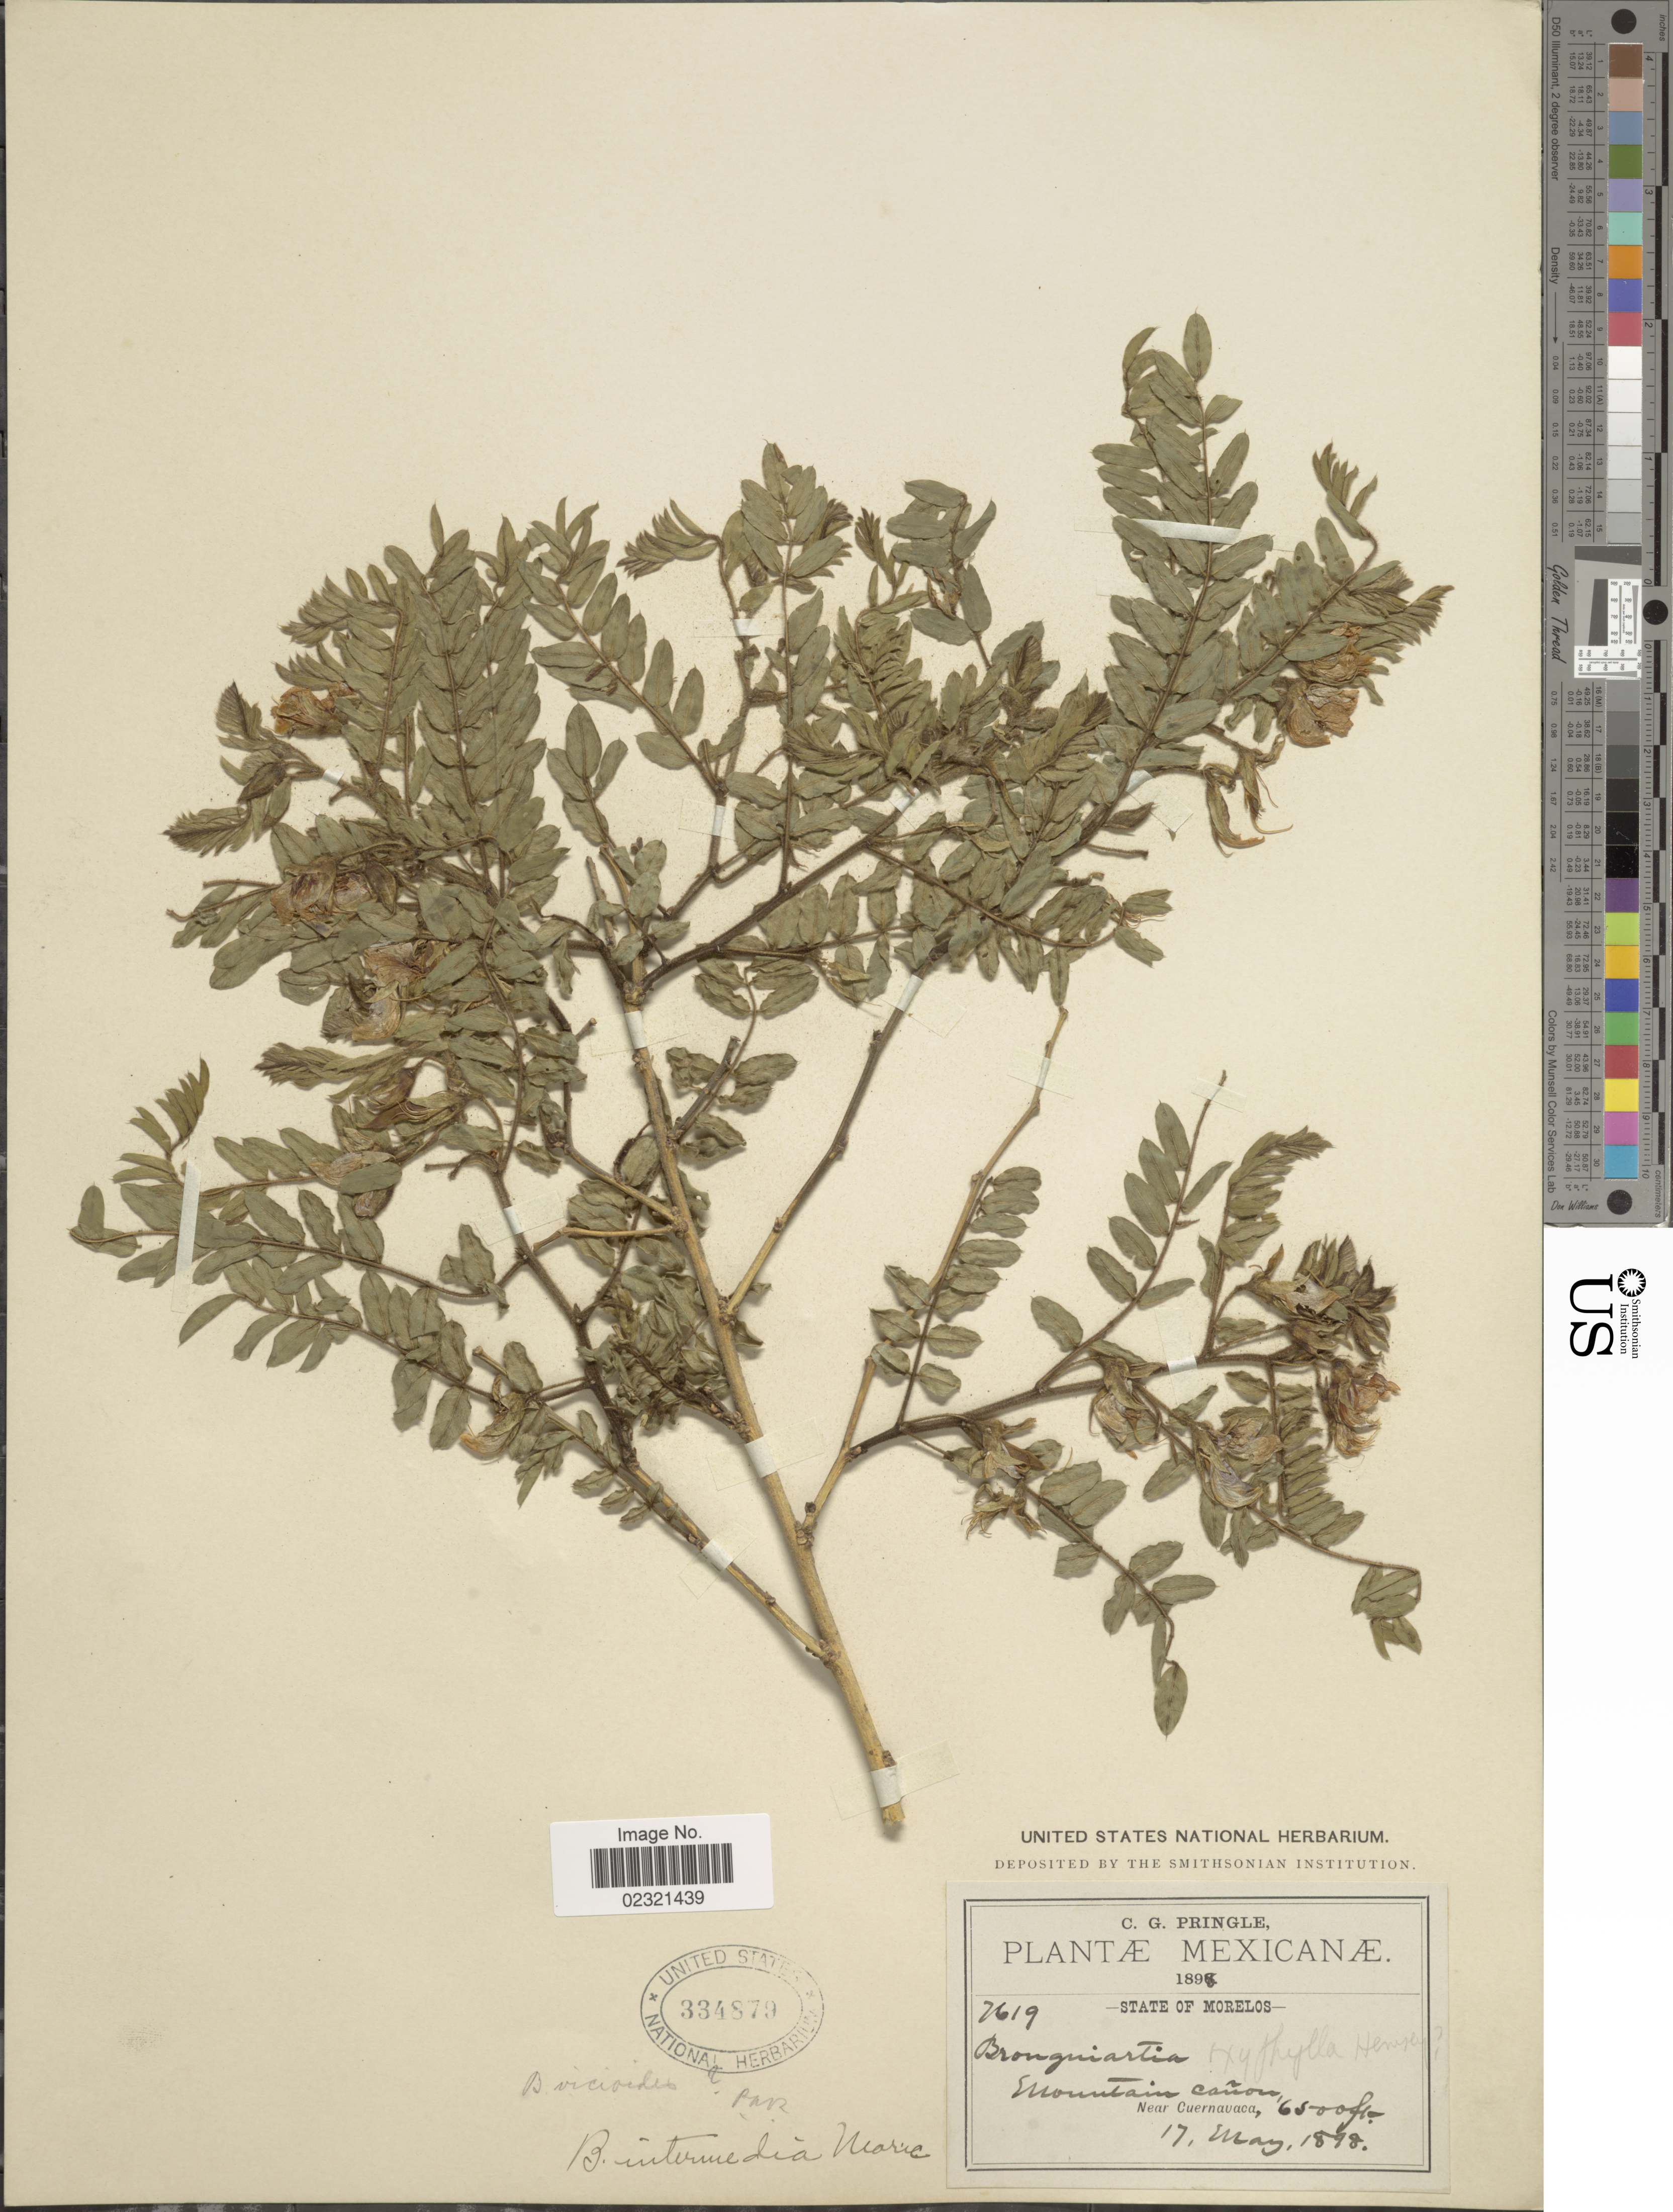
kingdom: Plantae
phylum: Tracheophyta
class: Magnoliopsida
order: Fabales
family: Fabaceae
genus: Brongniartia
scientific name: Brongniartia vicioides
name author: M. Martens & Galeotti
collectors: C. G. Pringle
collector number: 7619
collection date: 1898-05-17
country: Mexico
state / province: Morelos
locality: Mexicanae. Mountain canon. Near Cuernavaca.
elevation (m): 1981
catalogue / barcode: US 334879